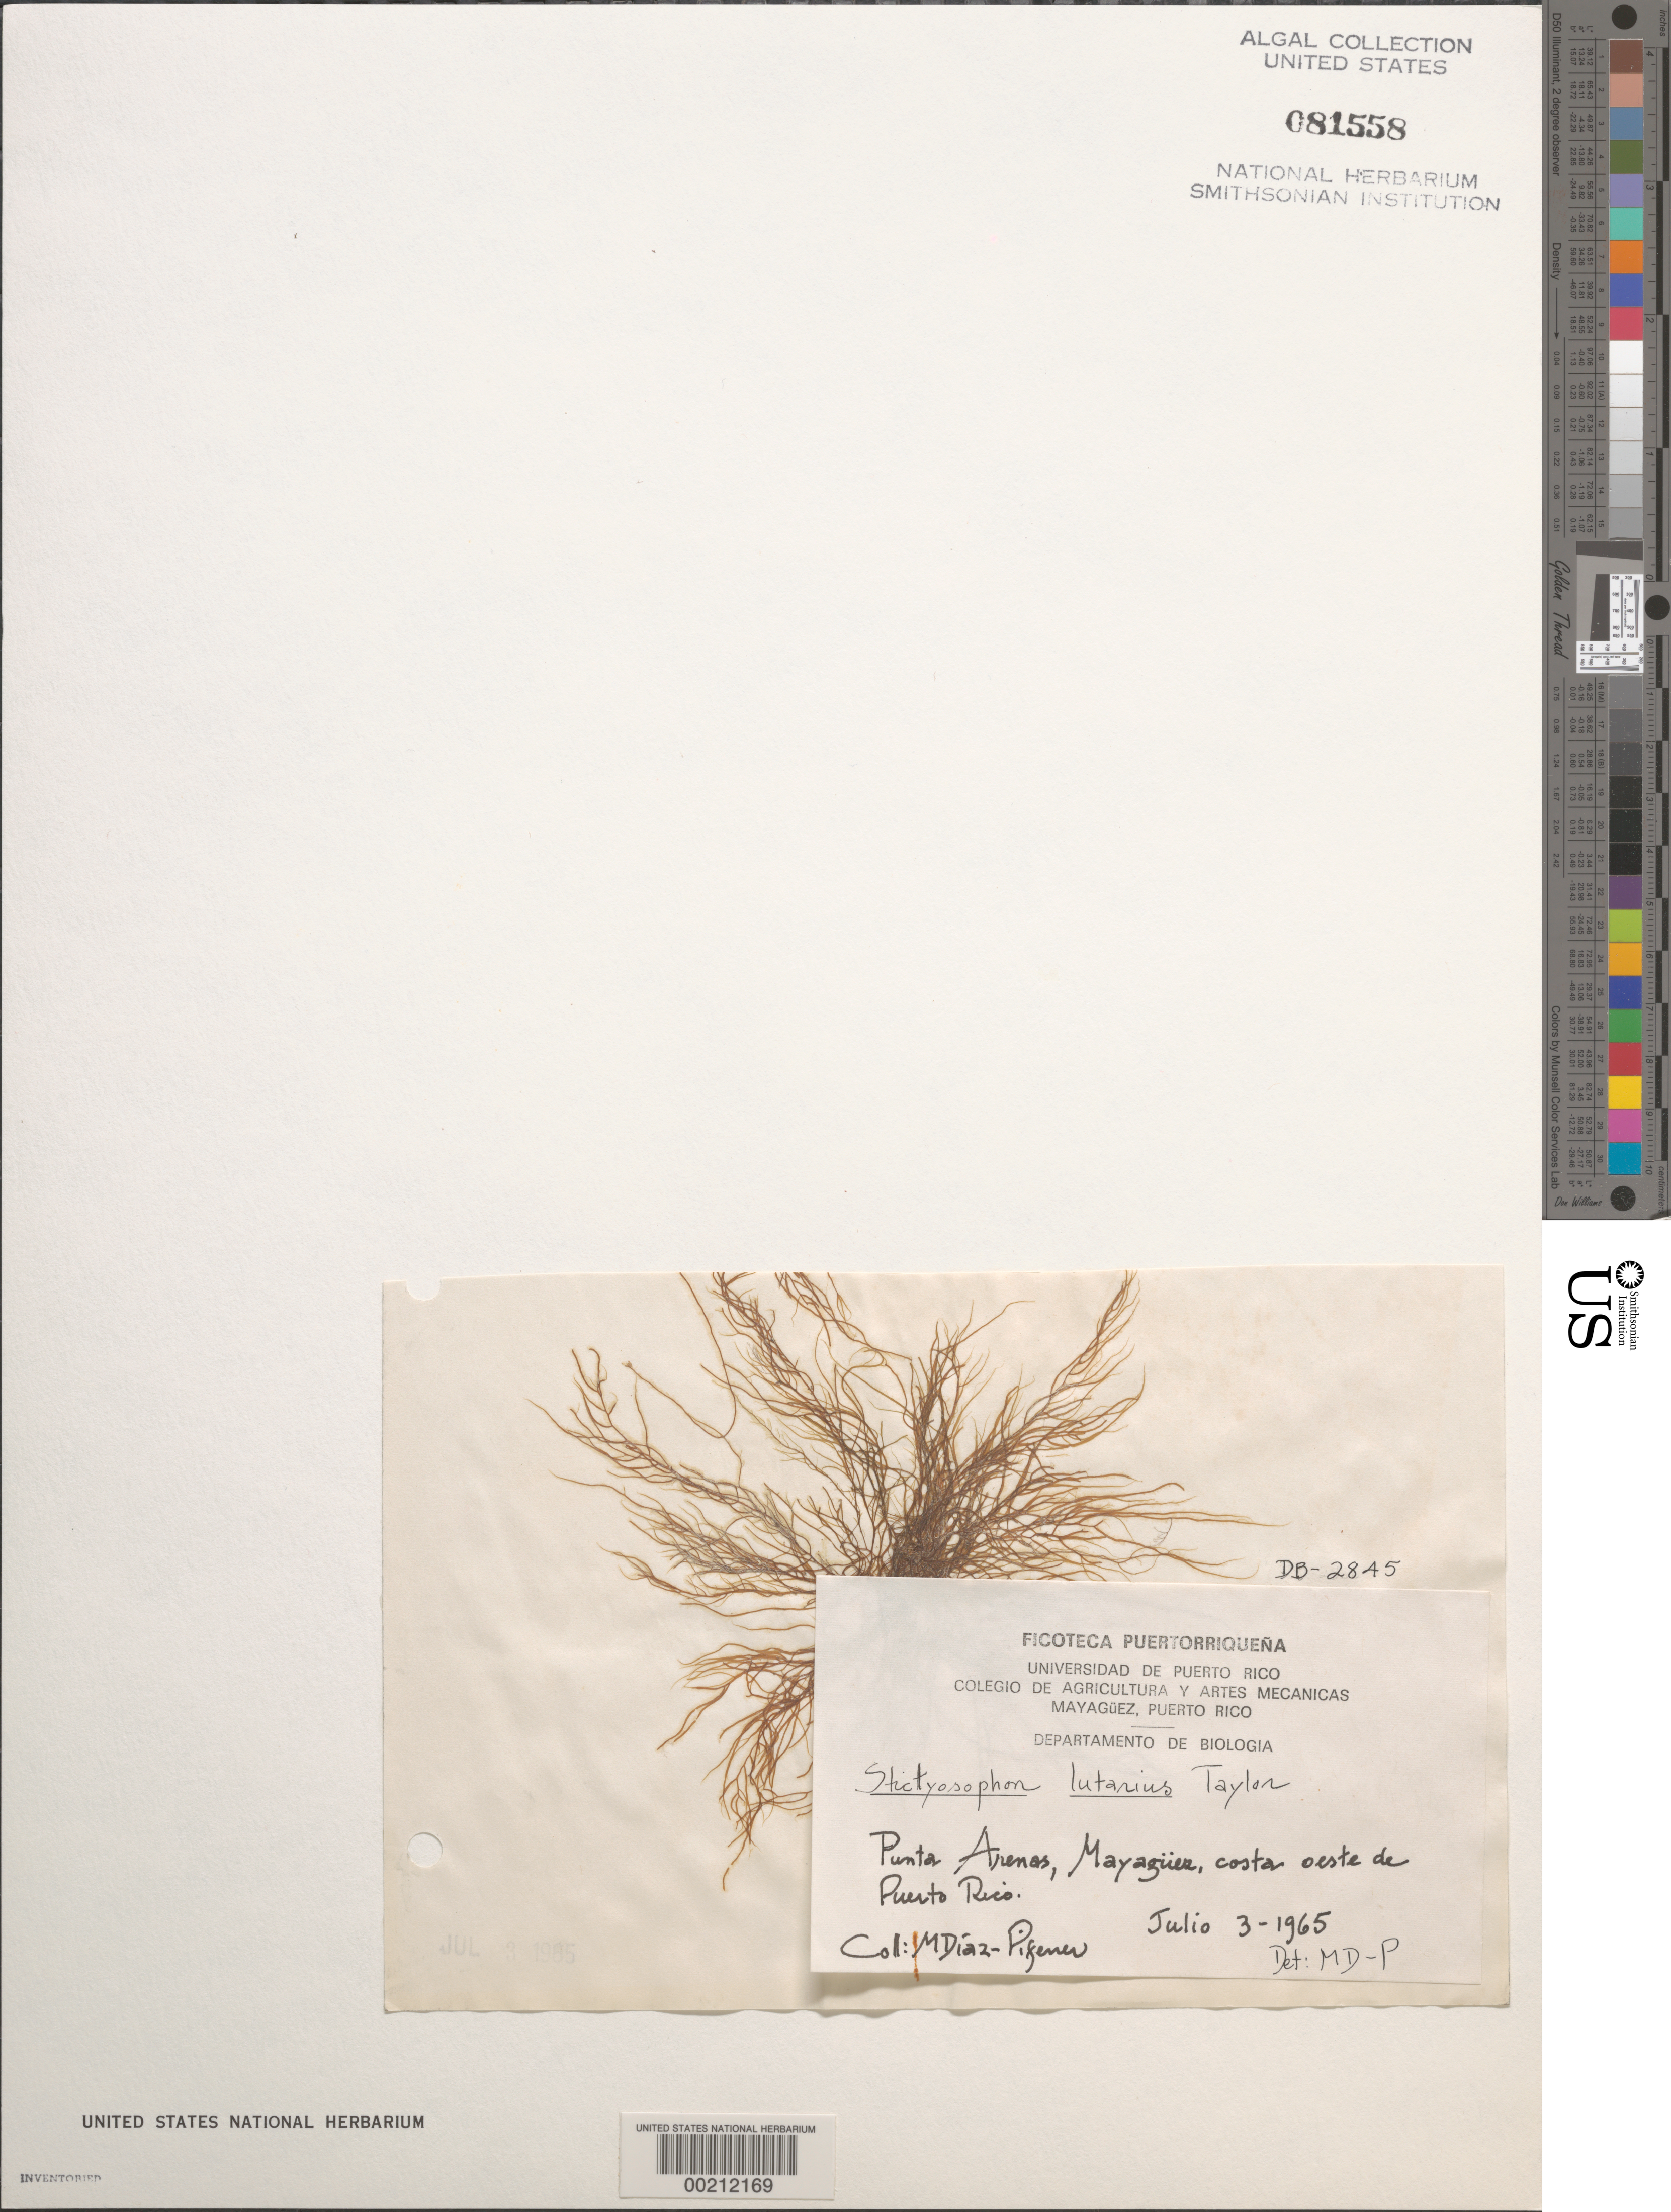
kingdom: Chromista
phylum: Ochrophyta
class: Phaeophyceae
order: Ectocarpales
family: Chordariaceae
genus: Stictyosiphon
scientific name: Stictyosiphon lutarius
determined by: Diaz-Piferrer, M.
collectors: M. Diaz-Piferrer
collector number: Db-2845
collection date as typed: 03 Jul 1965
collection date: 1965-07-03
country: Puerto Rico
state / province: Mayaguez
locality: Punta arenas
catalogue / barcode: US 81558